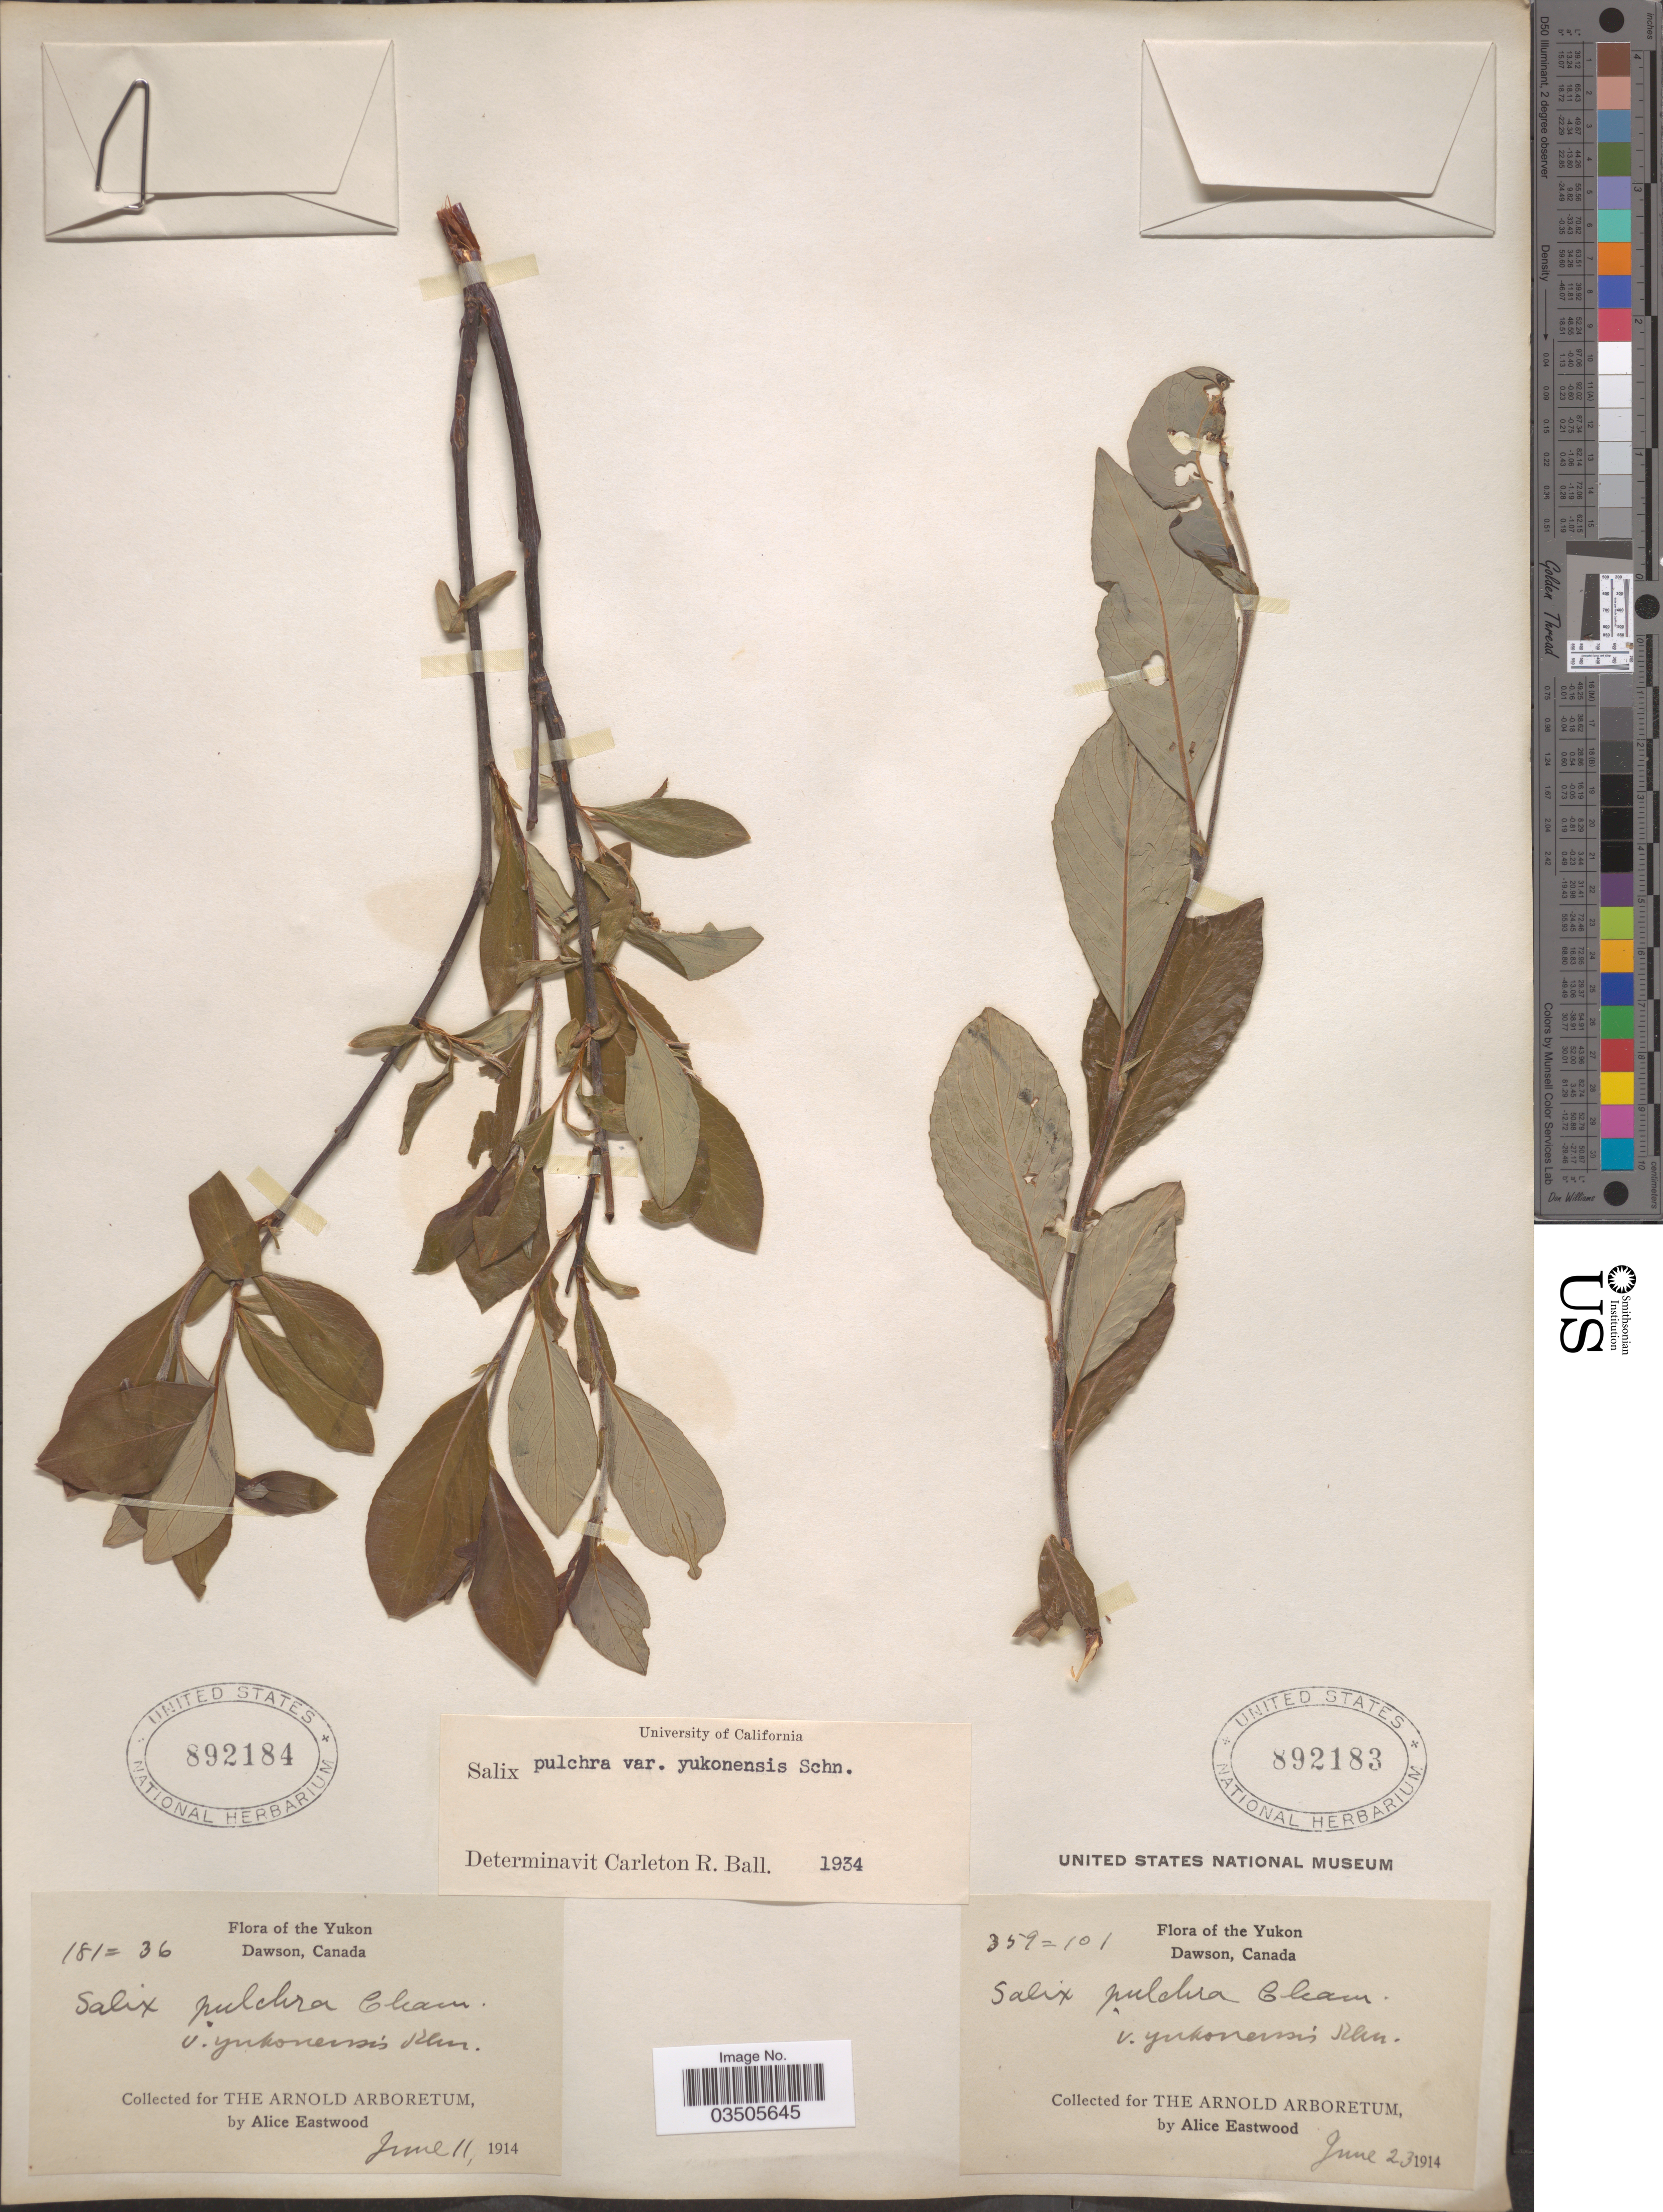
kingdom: Plantae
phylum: Tracheophyta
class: Magnoliopsida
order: Malpighiales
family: Salicaceae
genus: Salix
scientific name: Salix pulchra var. yukonensis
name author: C.K. Schneid.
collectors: A. Eastwood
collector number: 359=101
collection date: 1914-06-23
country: Canada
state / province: Yukon Territory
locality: Yukon. Dawson.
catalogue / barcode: US 892183-2